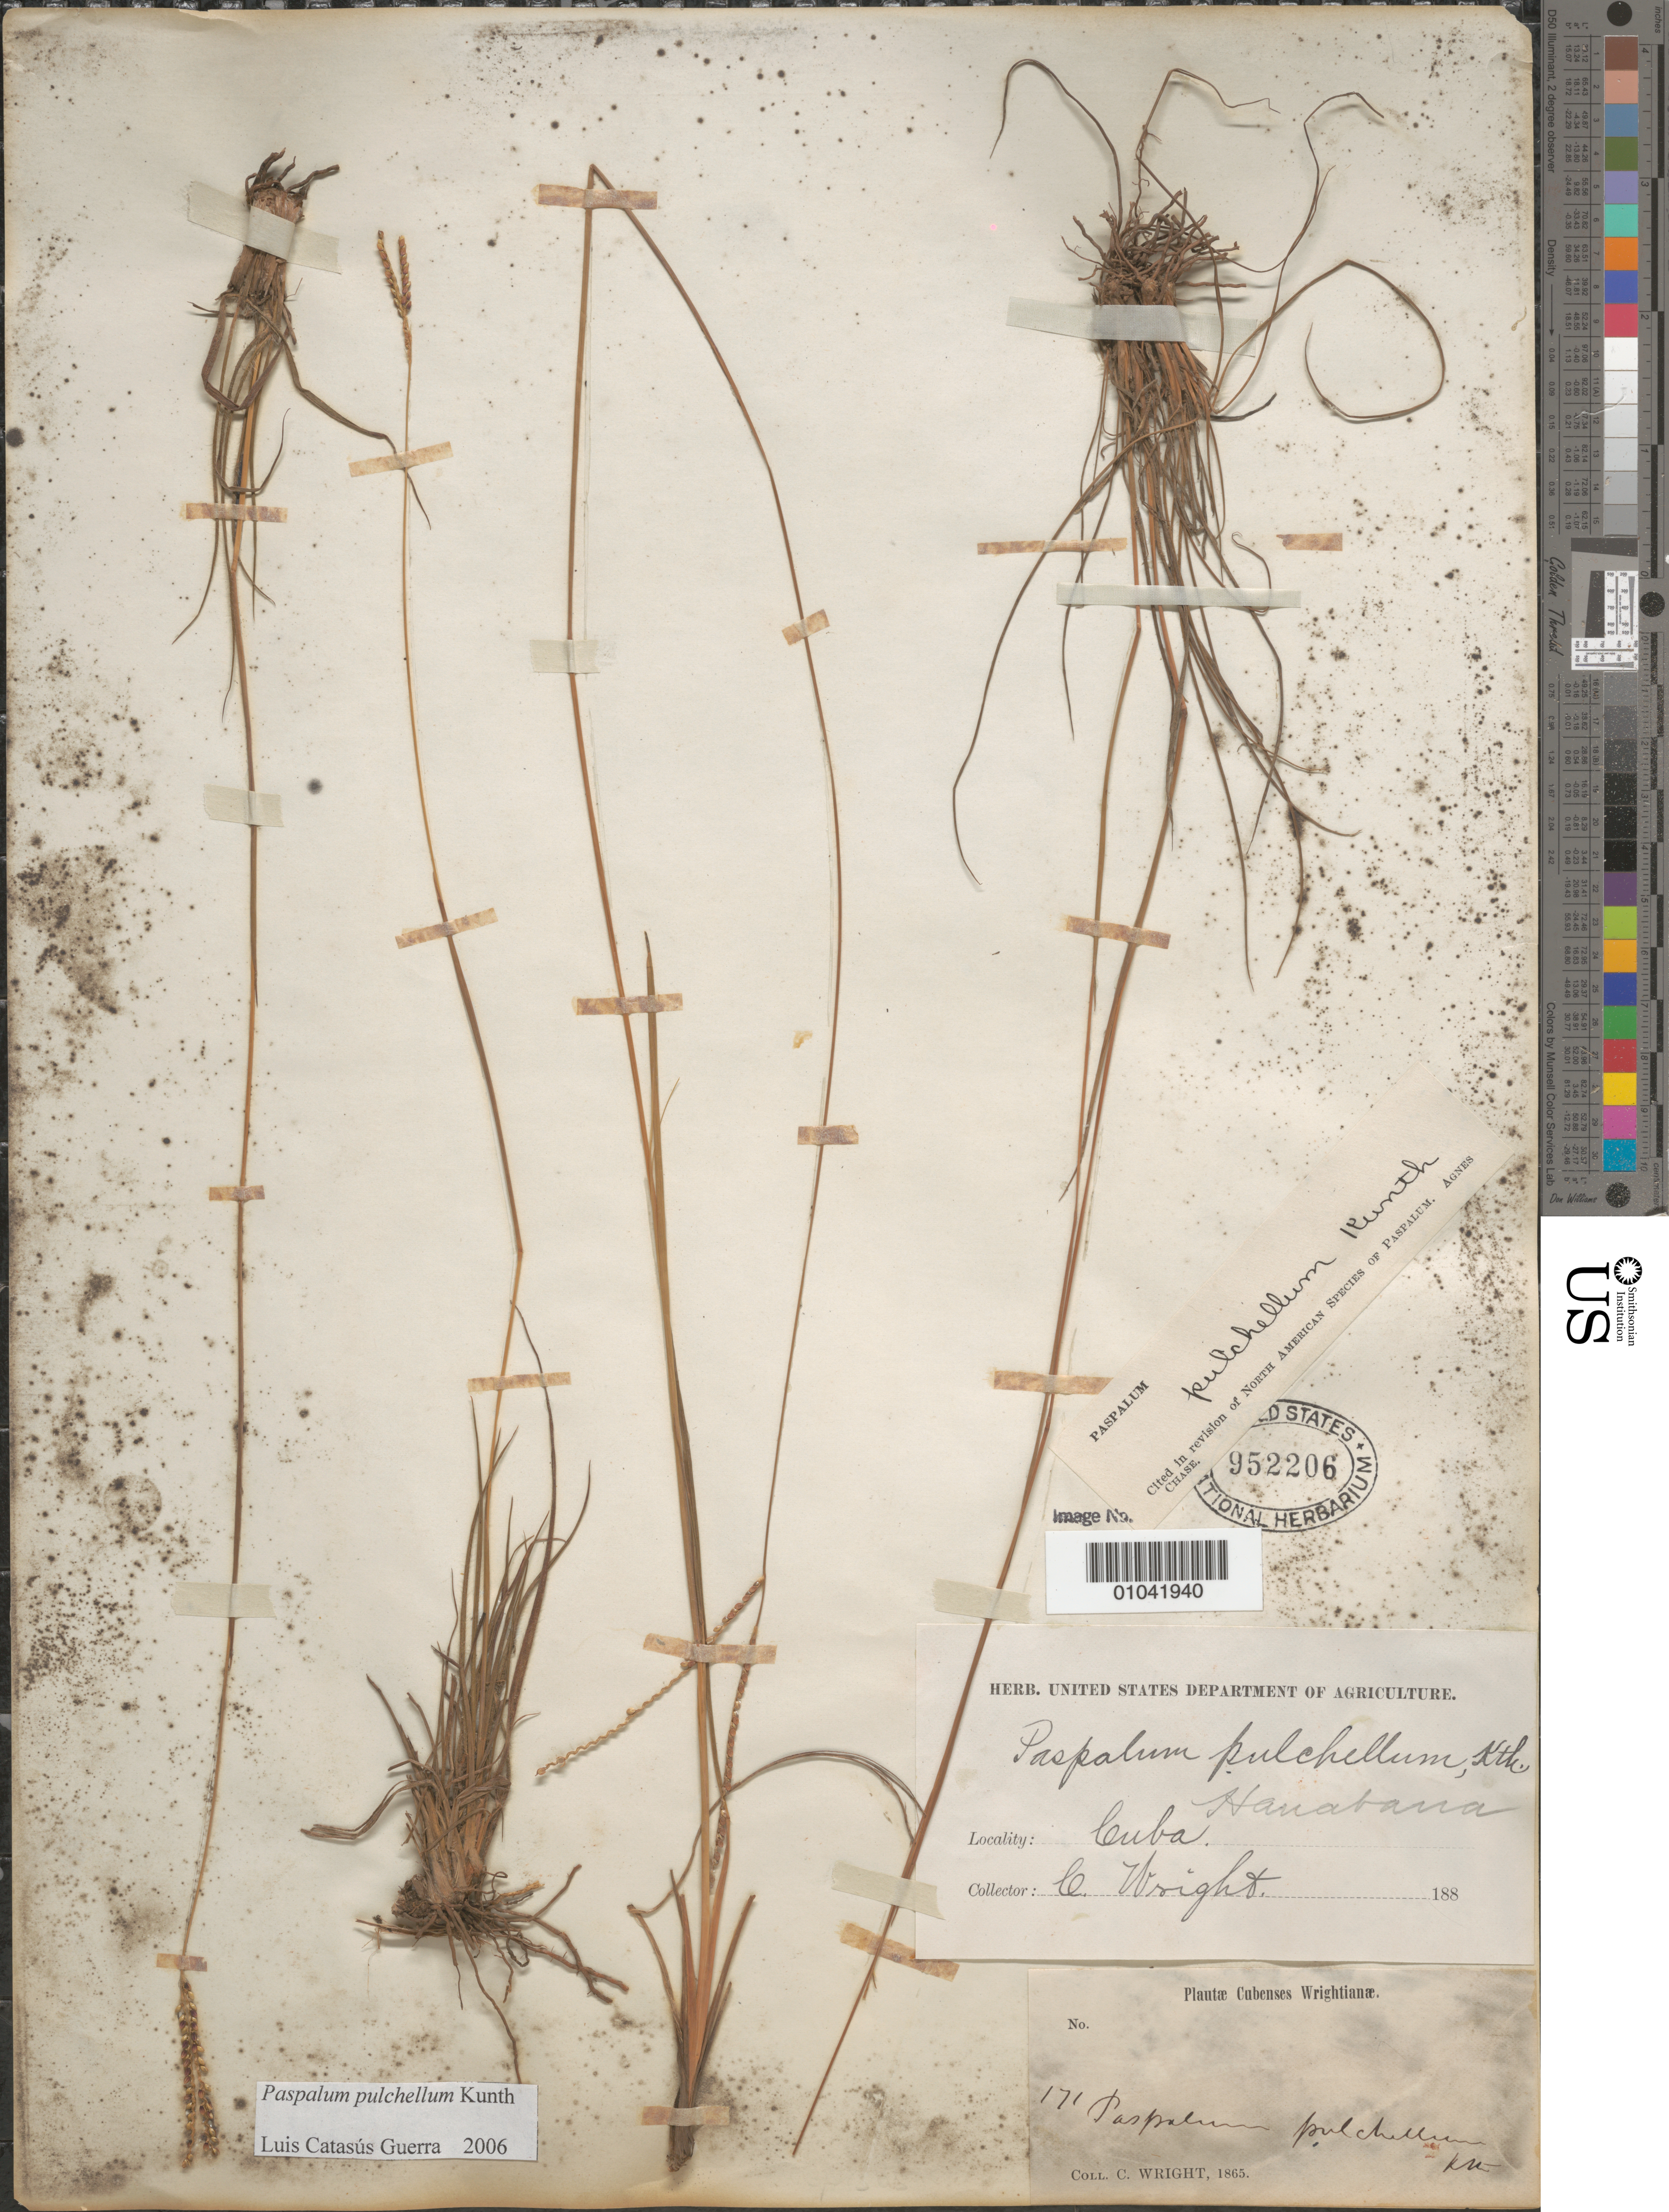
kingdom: Plantae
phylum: Tracheophyta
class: Liliopsida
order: Poales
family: Poaceae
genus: Paspalum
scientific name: Paspalum pulchellum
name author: Kunth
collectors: C. Wright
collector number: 171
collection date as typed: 1865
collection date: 1865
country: Cuba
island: Cuba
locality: Hanabana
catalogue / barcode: US 952206